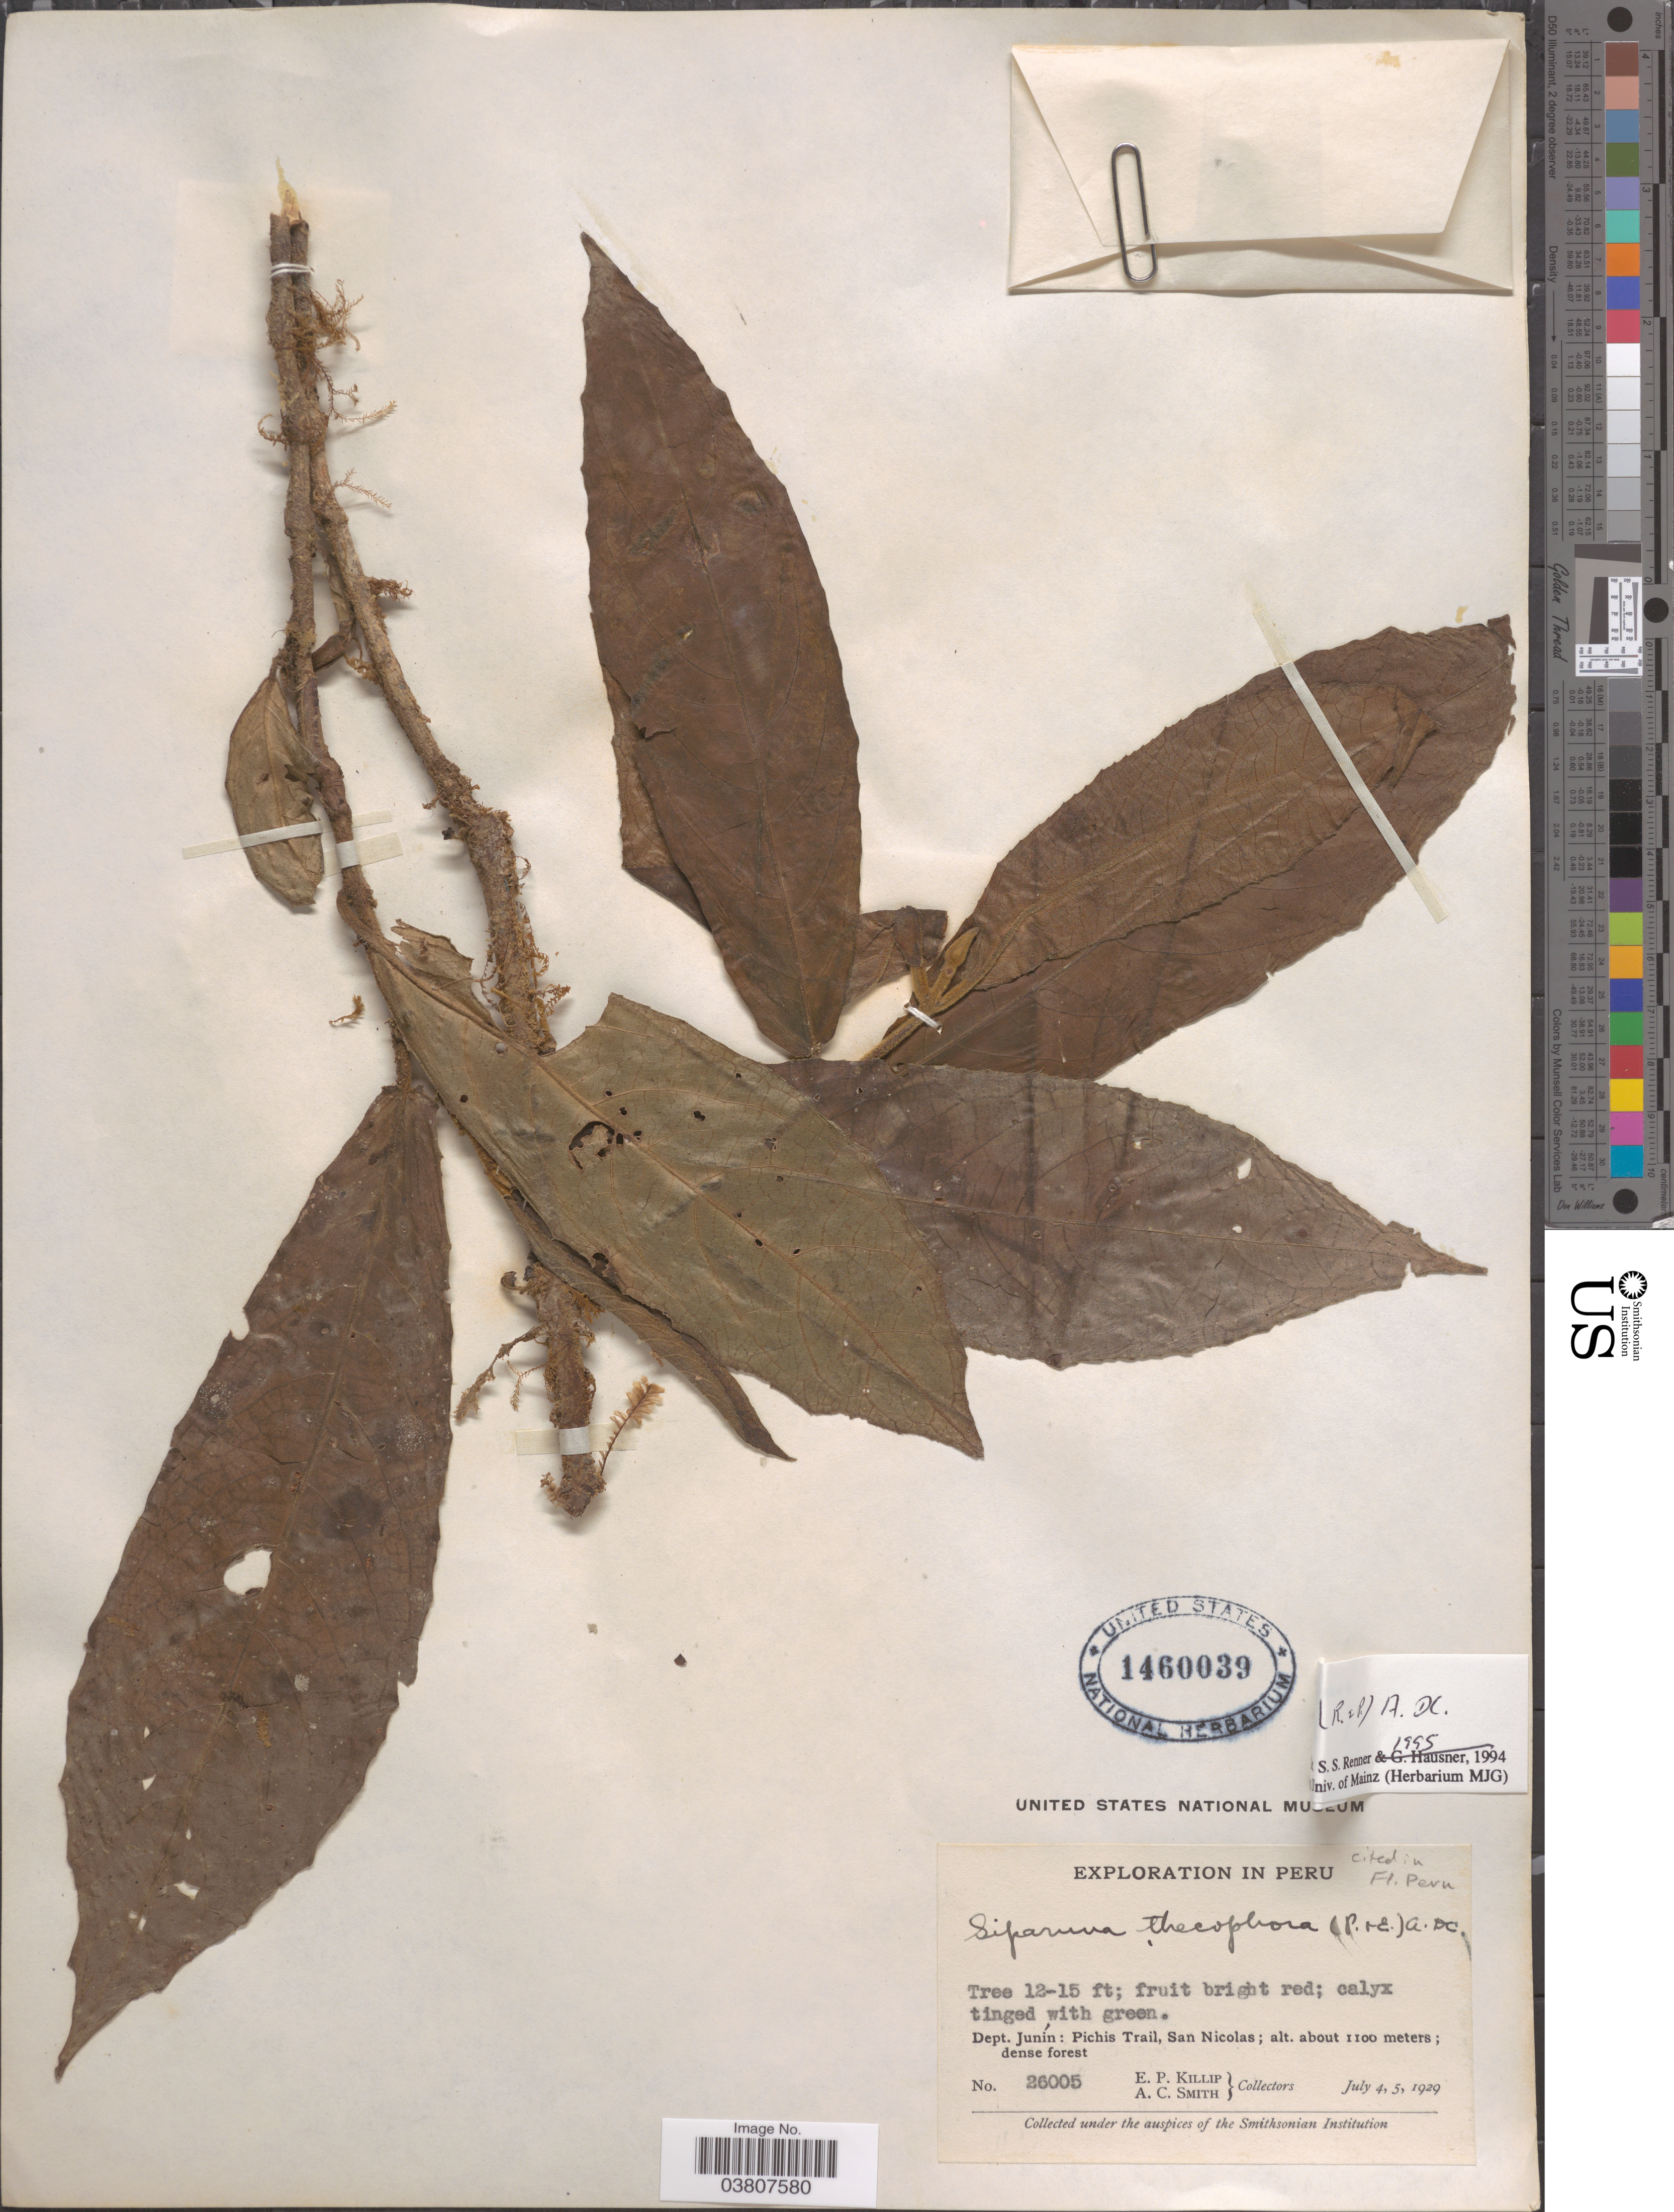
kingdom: Plantae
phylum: Tracheophyta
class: Magnoliopsida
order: Laurales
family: Siparunaceae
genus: Siparuna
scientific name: Siparuna subinodora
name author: (Ruiz & Pav.) A. DC.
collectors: E. P. Killip & A. C. Smith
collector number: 26005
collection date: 1929-07-04/1929-07-05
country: Peru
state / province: Junín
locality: Dept. Junín: Pichis Trail, San Nicolas.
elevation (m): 1100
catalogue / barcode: US 1460039